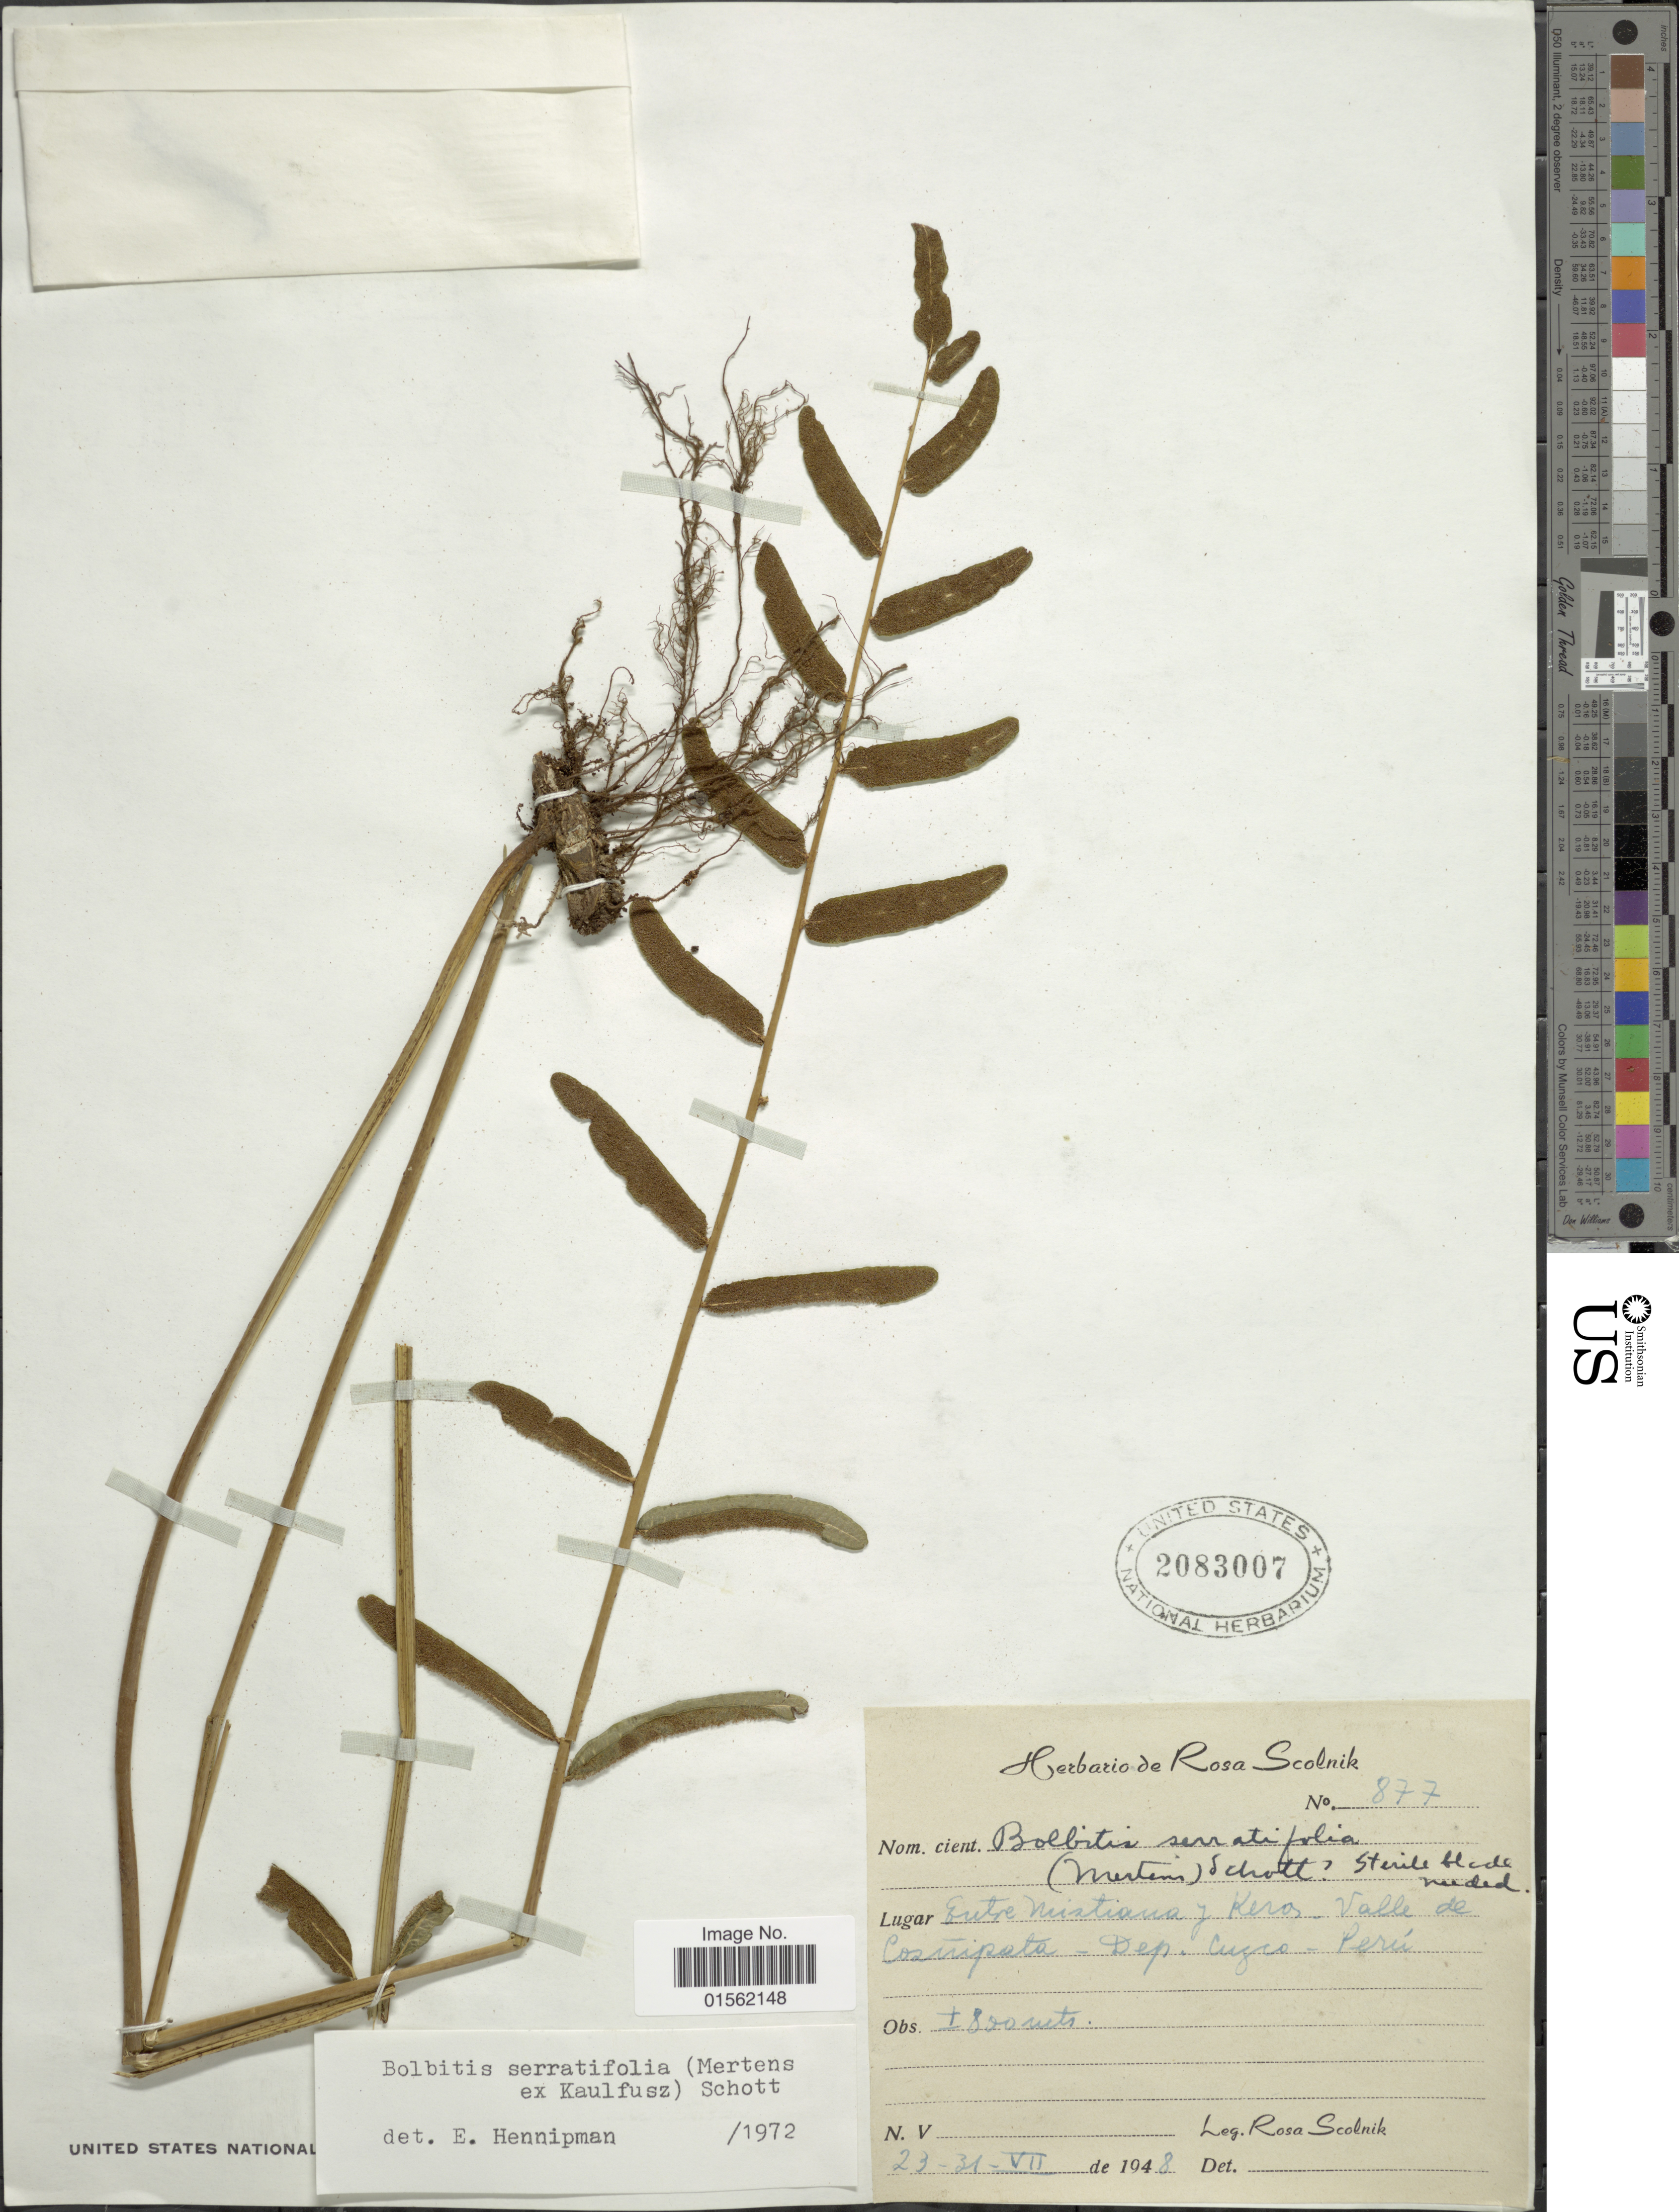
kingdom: Plantae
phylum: Tracheophyta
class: Polypodiopsida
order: Polypodiales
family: Dryopteridaceae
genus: Bolbitis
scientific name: Bolbitis serratifolia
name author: (Mert. ex Kaulf.) Schott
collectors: R. Scolnik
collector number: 877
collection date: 1948-07-23/1948-07-31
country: Peru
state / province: Cusco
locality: Entre Mistiana y Keros, valle de Cosñipata, Dep. Cuzco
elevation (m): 800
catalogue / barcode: US 2083007